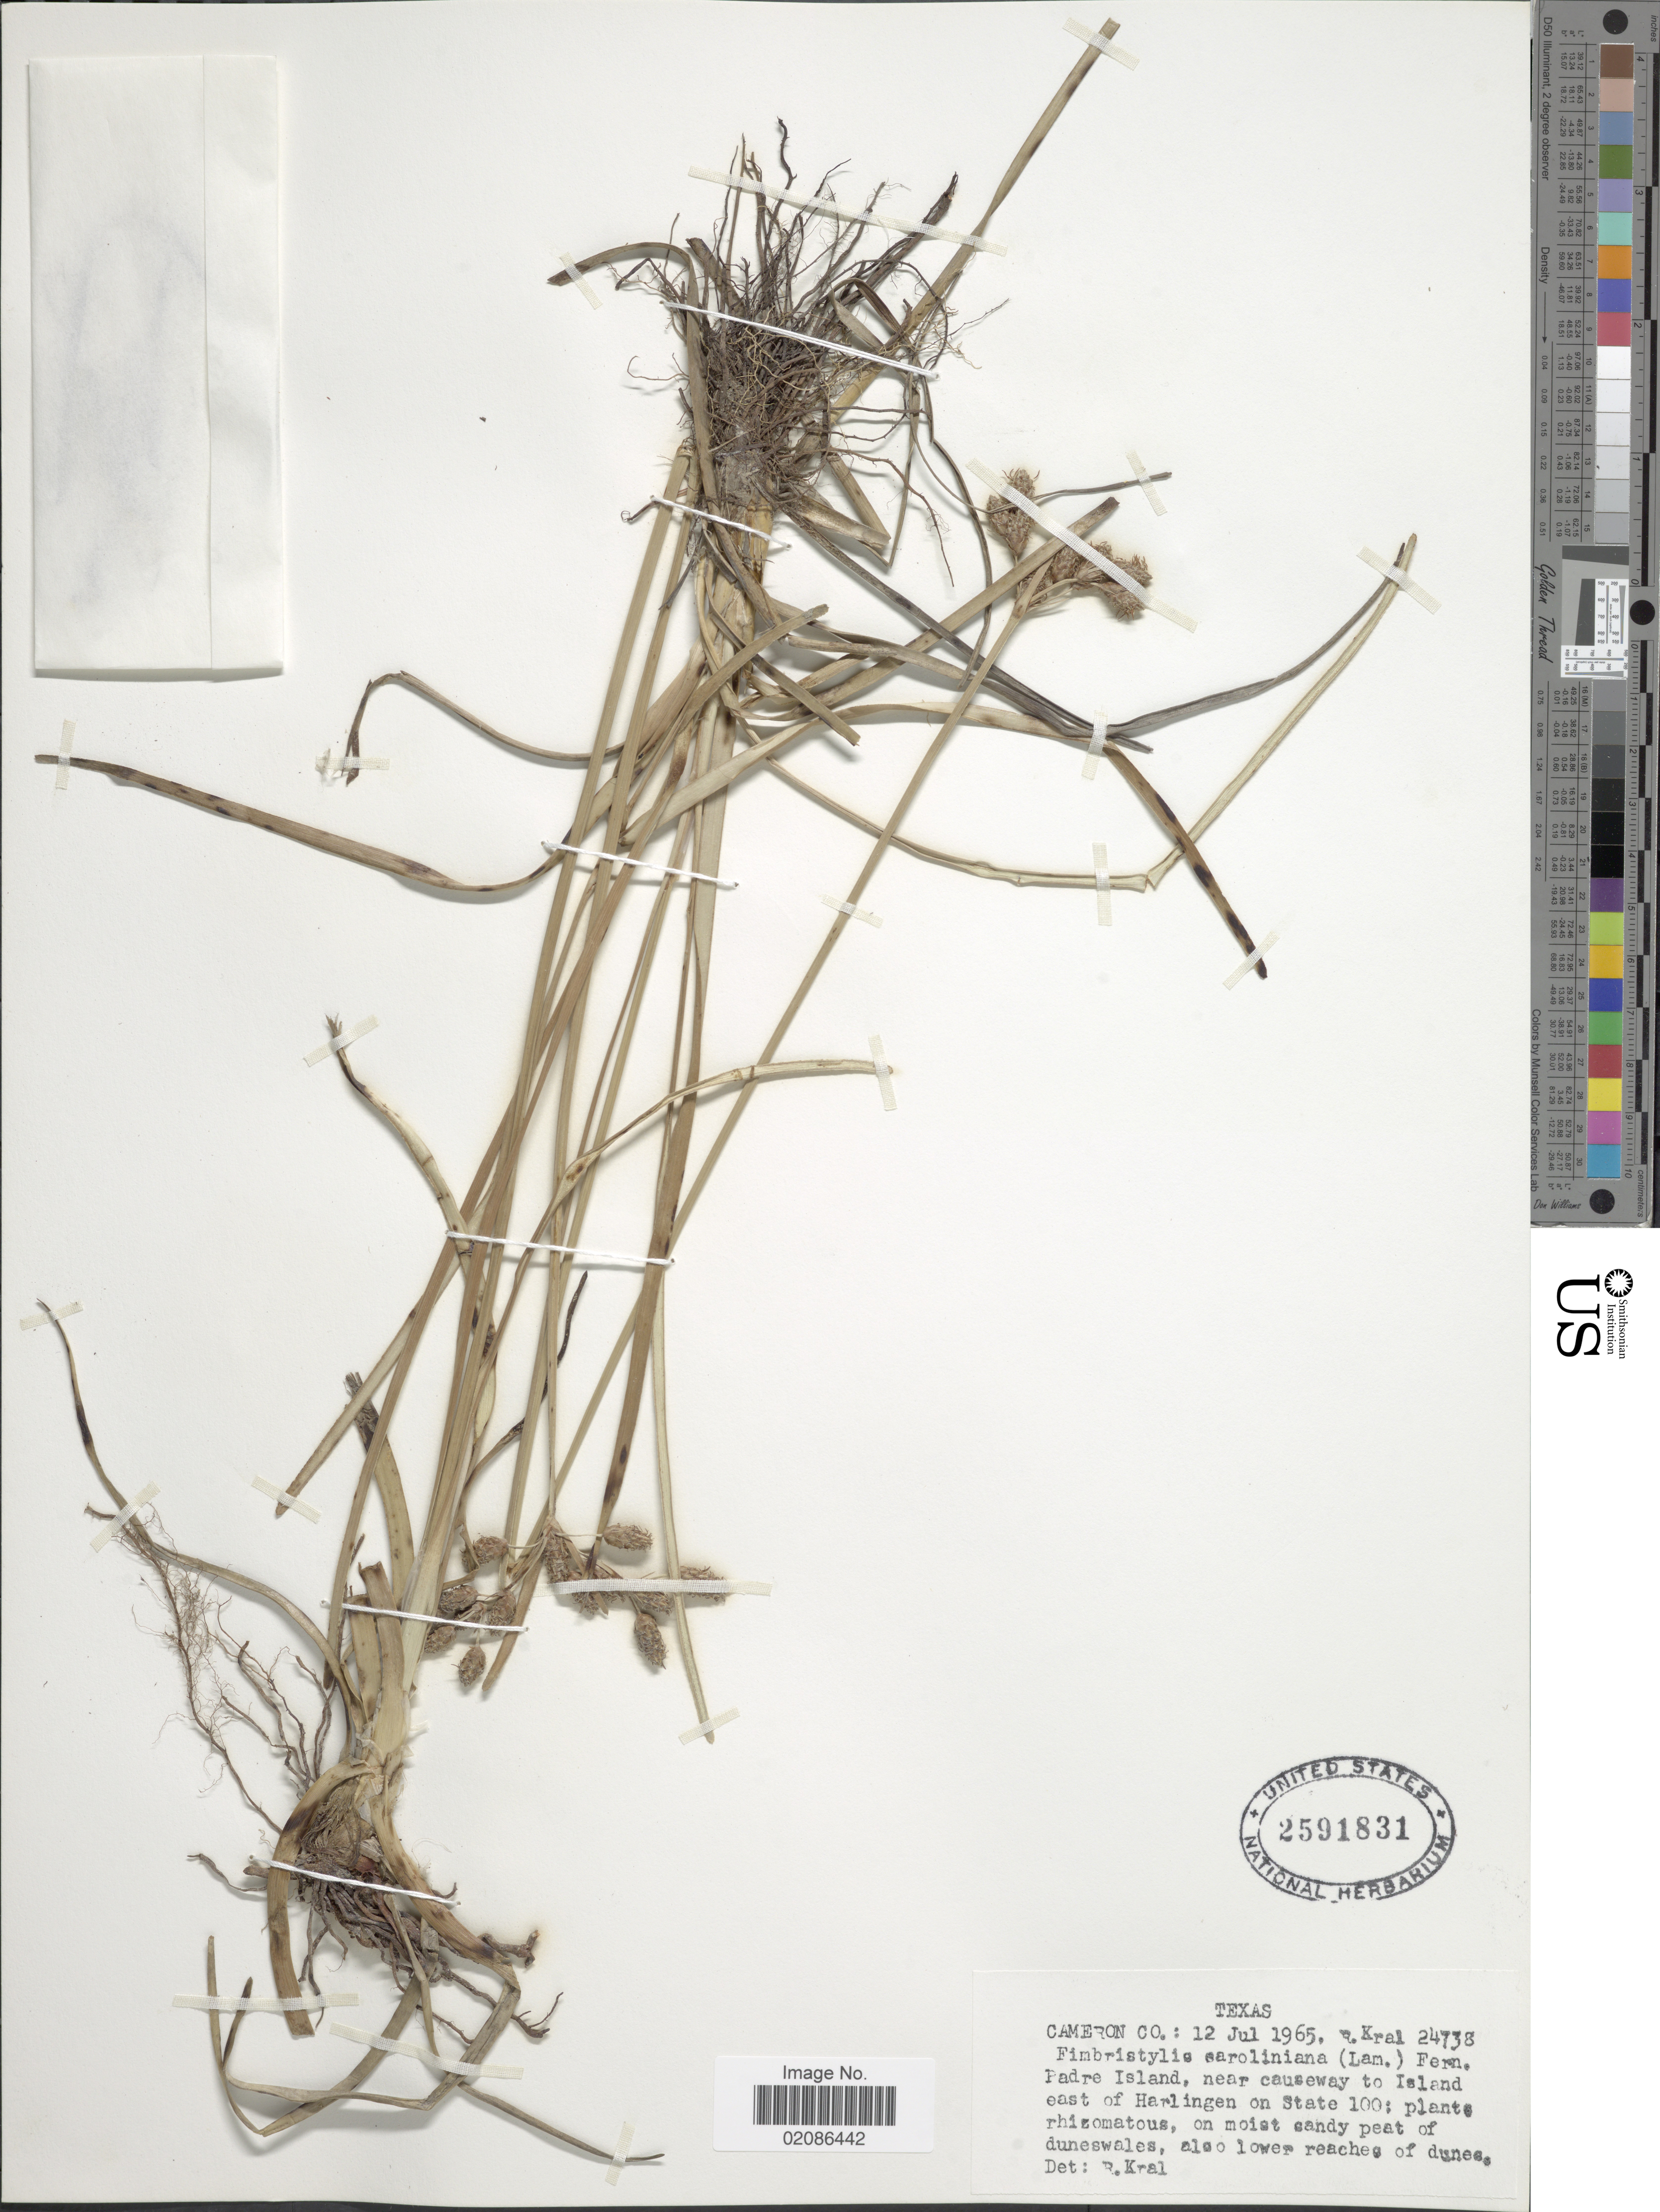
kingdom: Plantae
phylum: Tracheophyta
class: Liliopsida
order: Poales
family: Cyperaceae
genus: Fimbristylis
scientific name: Fimbristylis caroliniana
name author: (Lam.) Fernald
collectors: R. Kral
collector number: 24738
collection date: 1965-07-12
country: United States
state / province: Texas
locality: Cameron Co, Padre Island, near causeway to Island east of Harlingen on State 100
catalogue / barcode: US 2591831